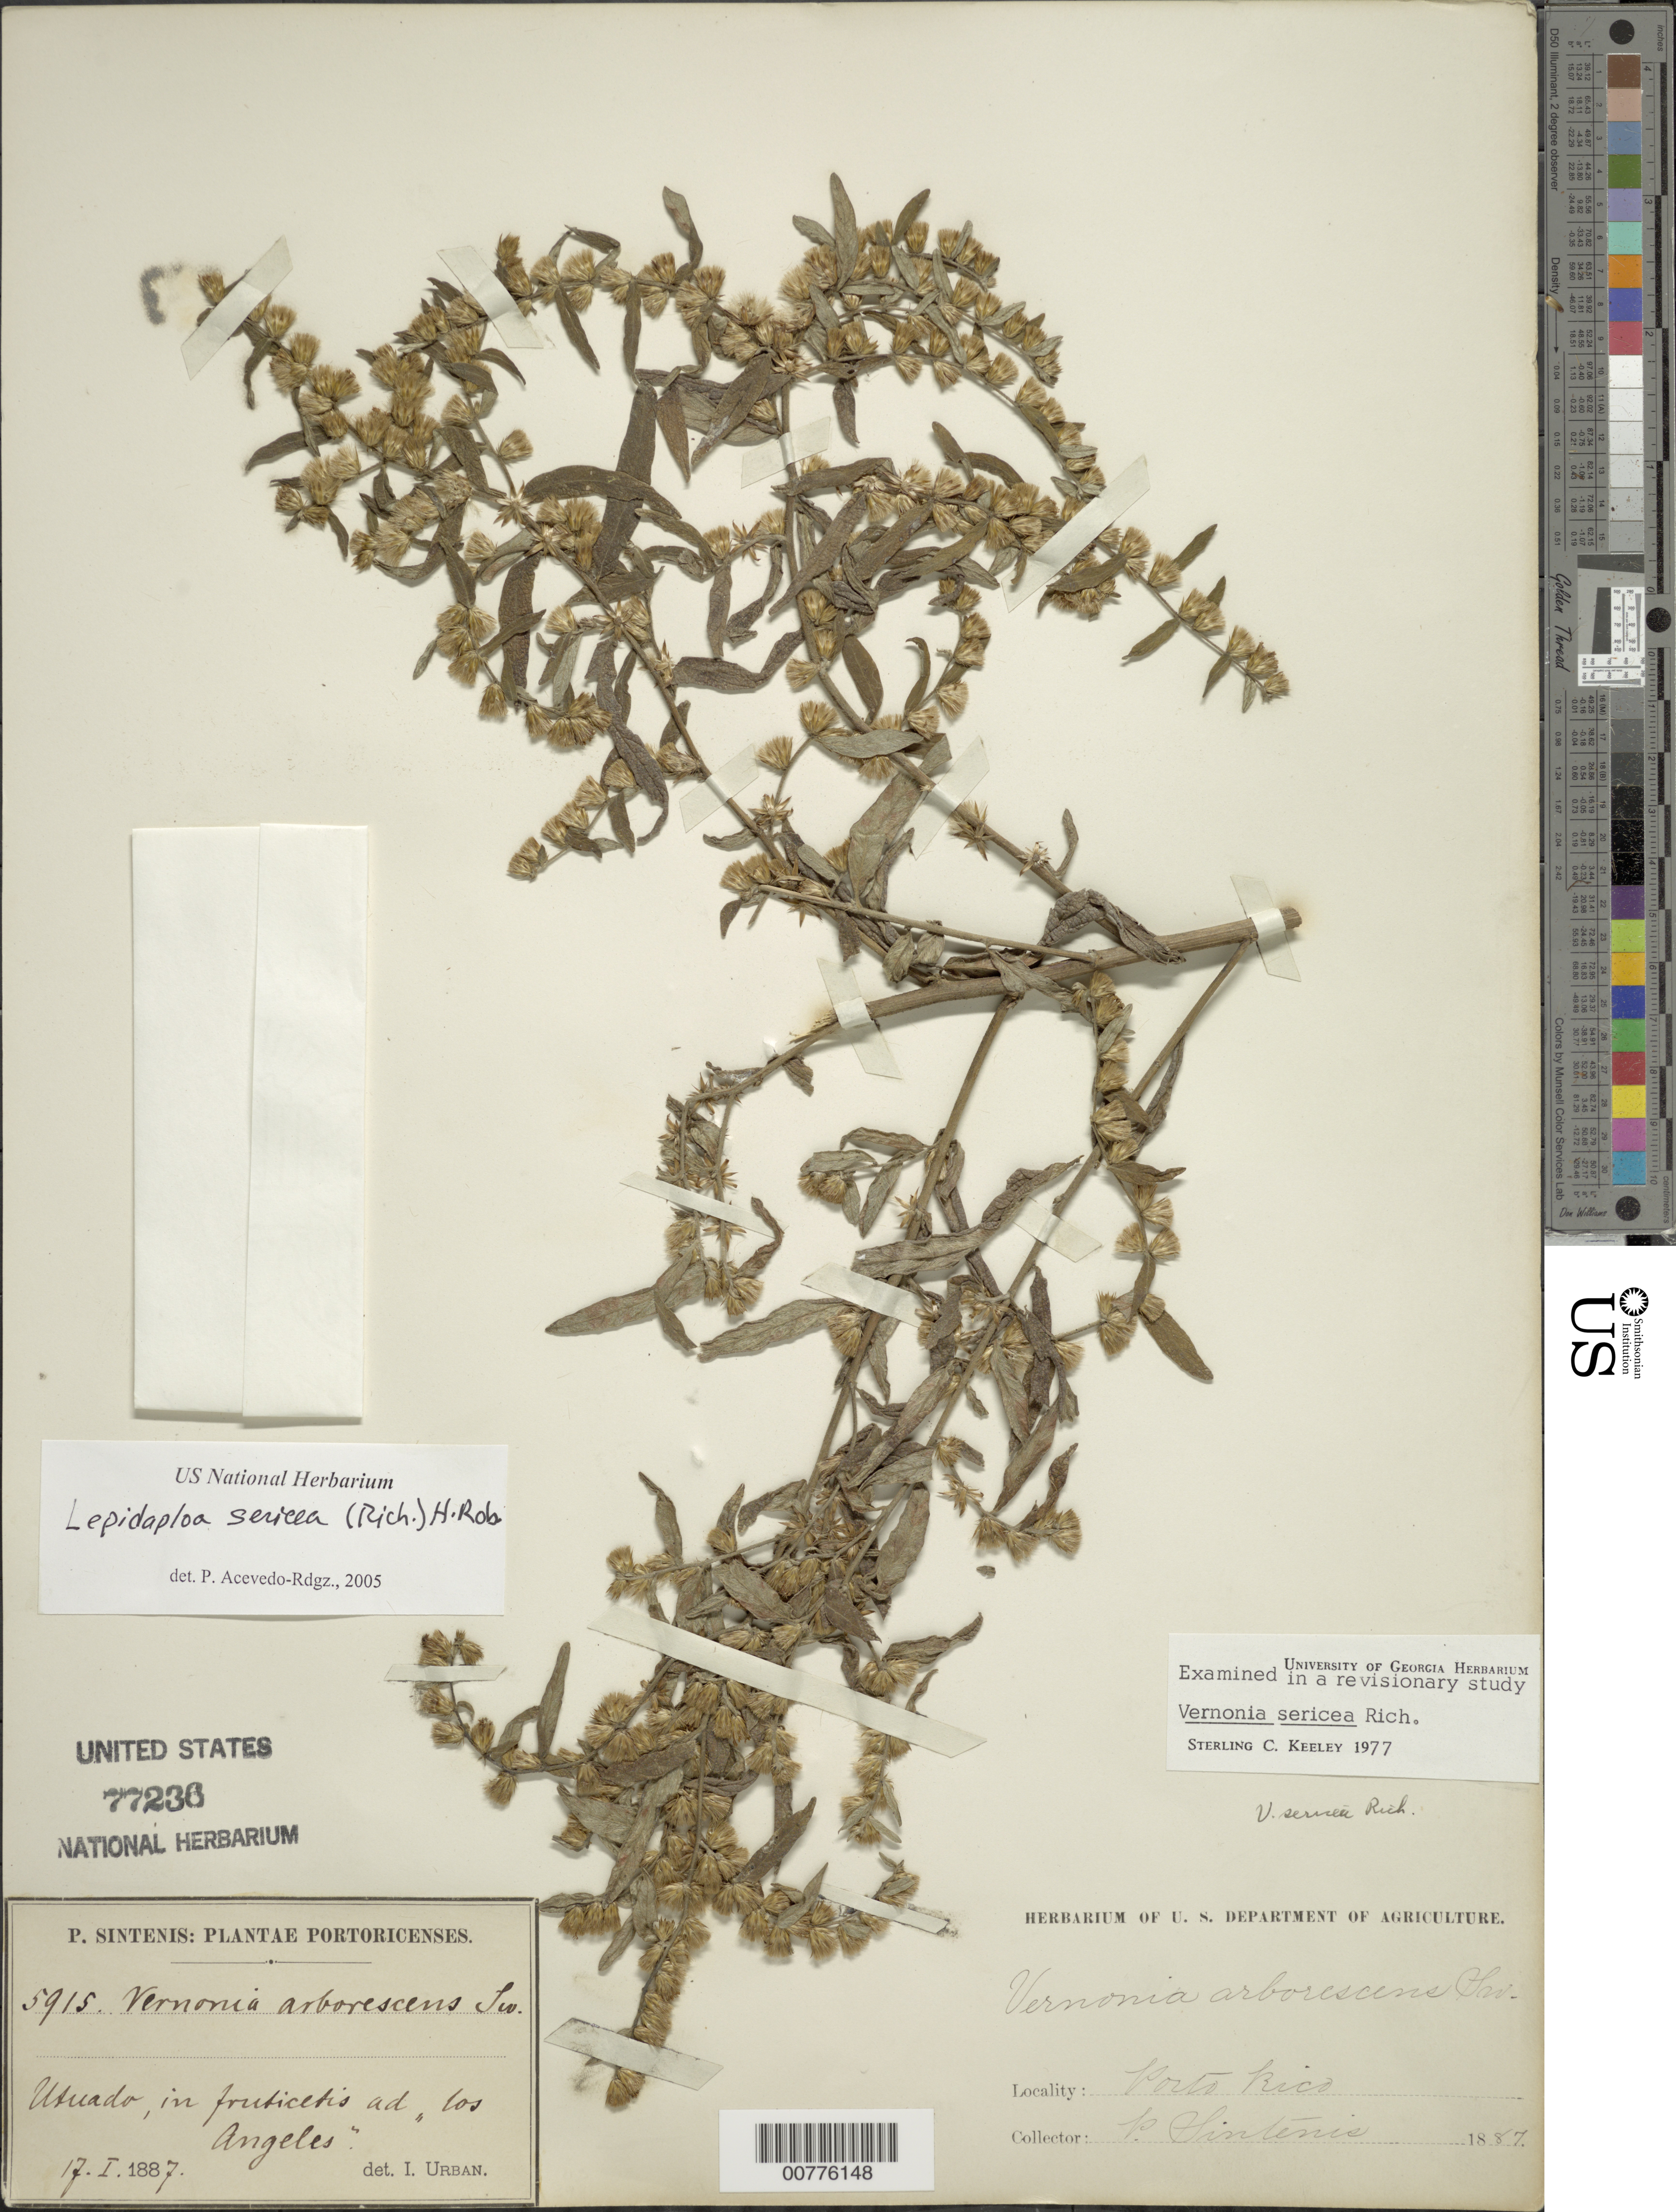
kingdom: Plantae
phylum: Tracheophyta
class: Magnoliopsida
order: Asterales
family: Asteraceae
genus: Lepidaploa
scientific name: Lepidaploa sericea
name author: (Rich.) H. Rob.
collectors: P. Sintenis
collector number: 5915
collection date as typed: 17 Jan 1887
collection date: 1887-01-17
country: Puerto Rico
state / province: Utuado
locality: Utuado, in fruticetis ad "Los Angeles"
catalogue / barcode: US 77236